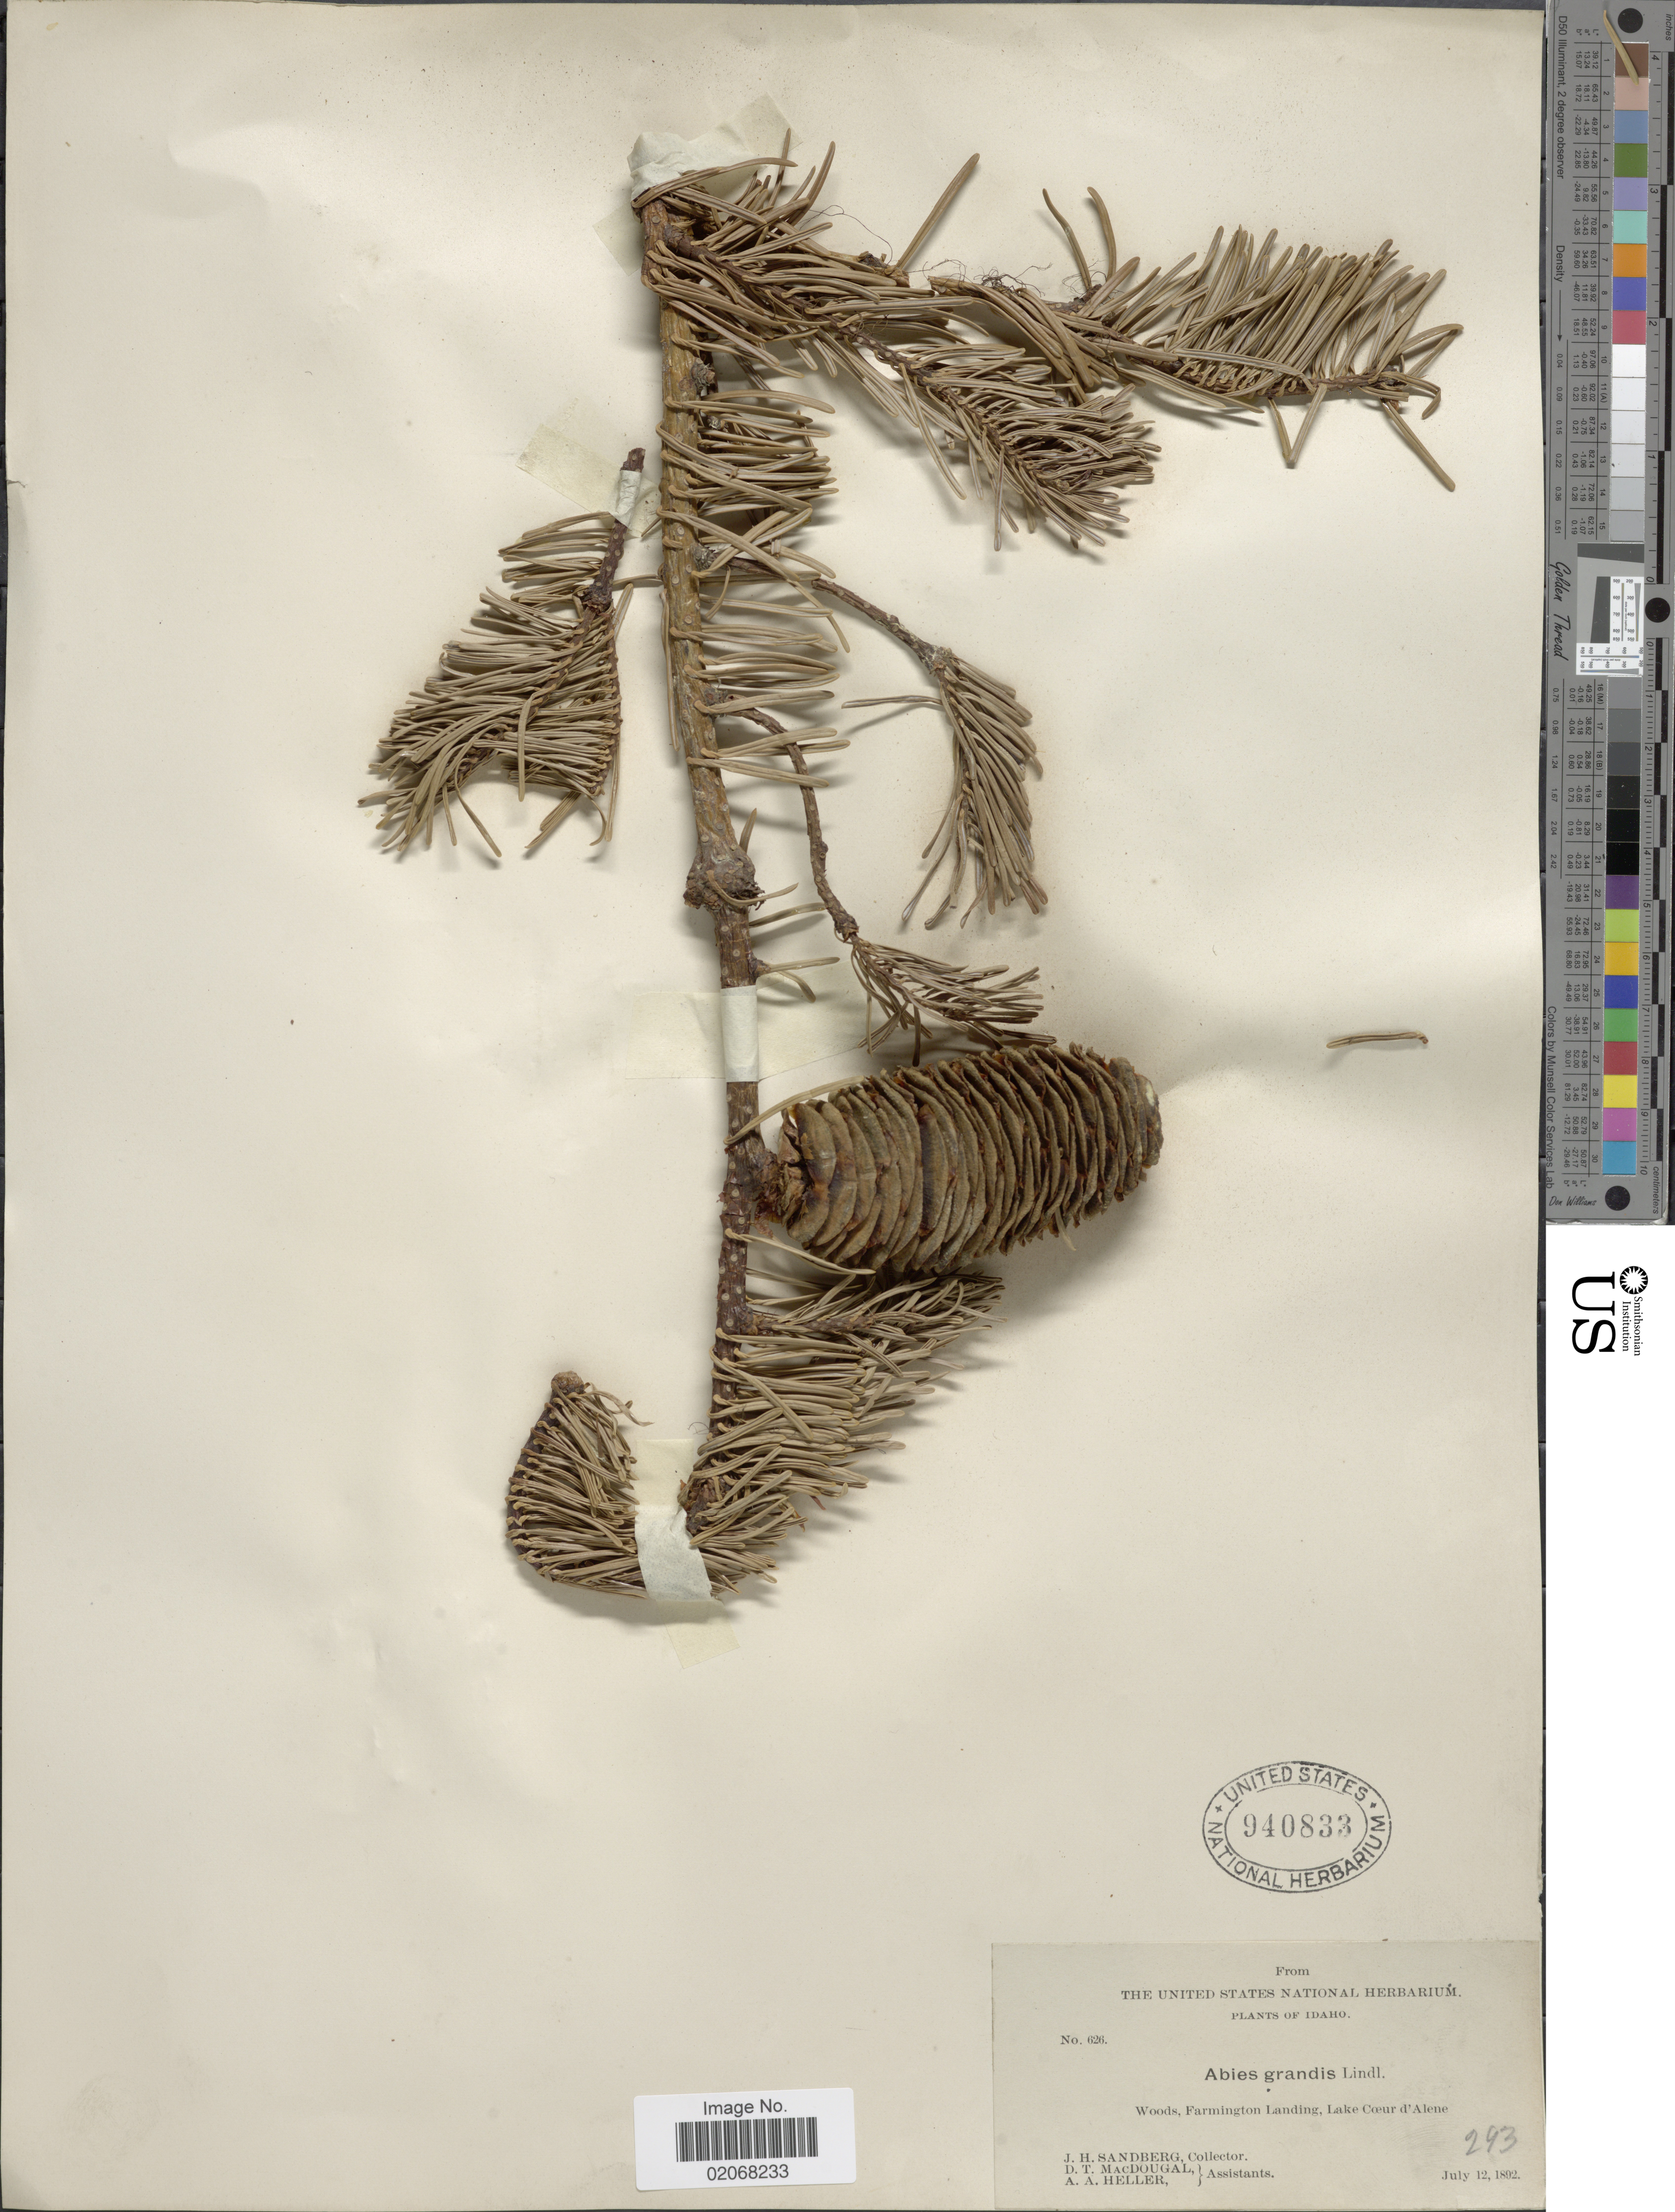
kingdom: Plantae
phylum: Tracheophyta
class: Pinopsida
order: Pinales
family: Pinaceae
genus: Abies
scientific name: Abies grandis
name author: (Douglas ex D. Don) Lindl.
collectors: J. H. Sandberg, D. T. MacDougal & A. A. Heller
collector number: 626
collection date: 1892-07-12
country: United States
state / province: Idaho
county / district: Kootenai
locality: Farmington Landing, Lake Coeur d'Alene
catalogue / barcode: US 940833